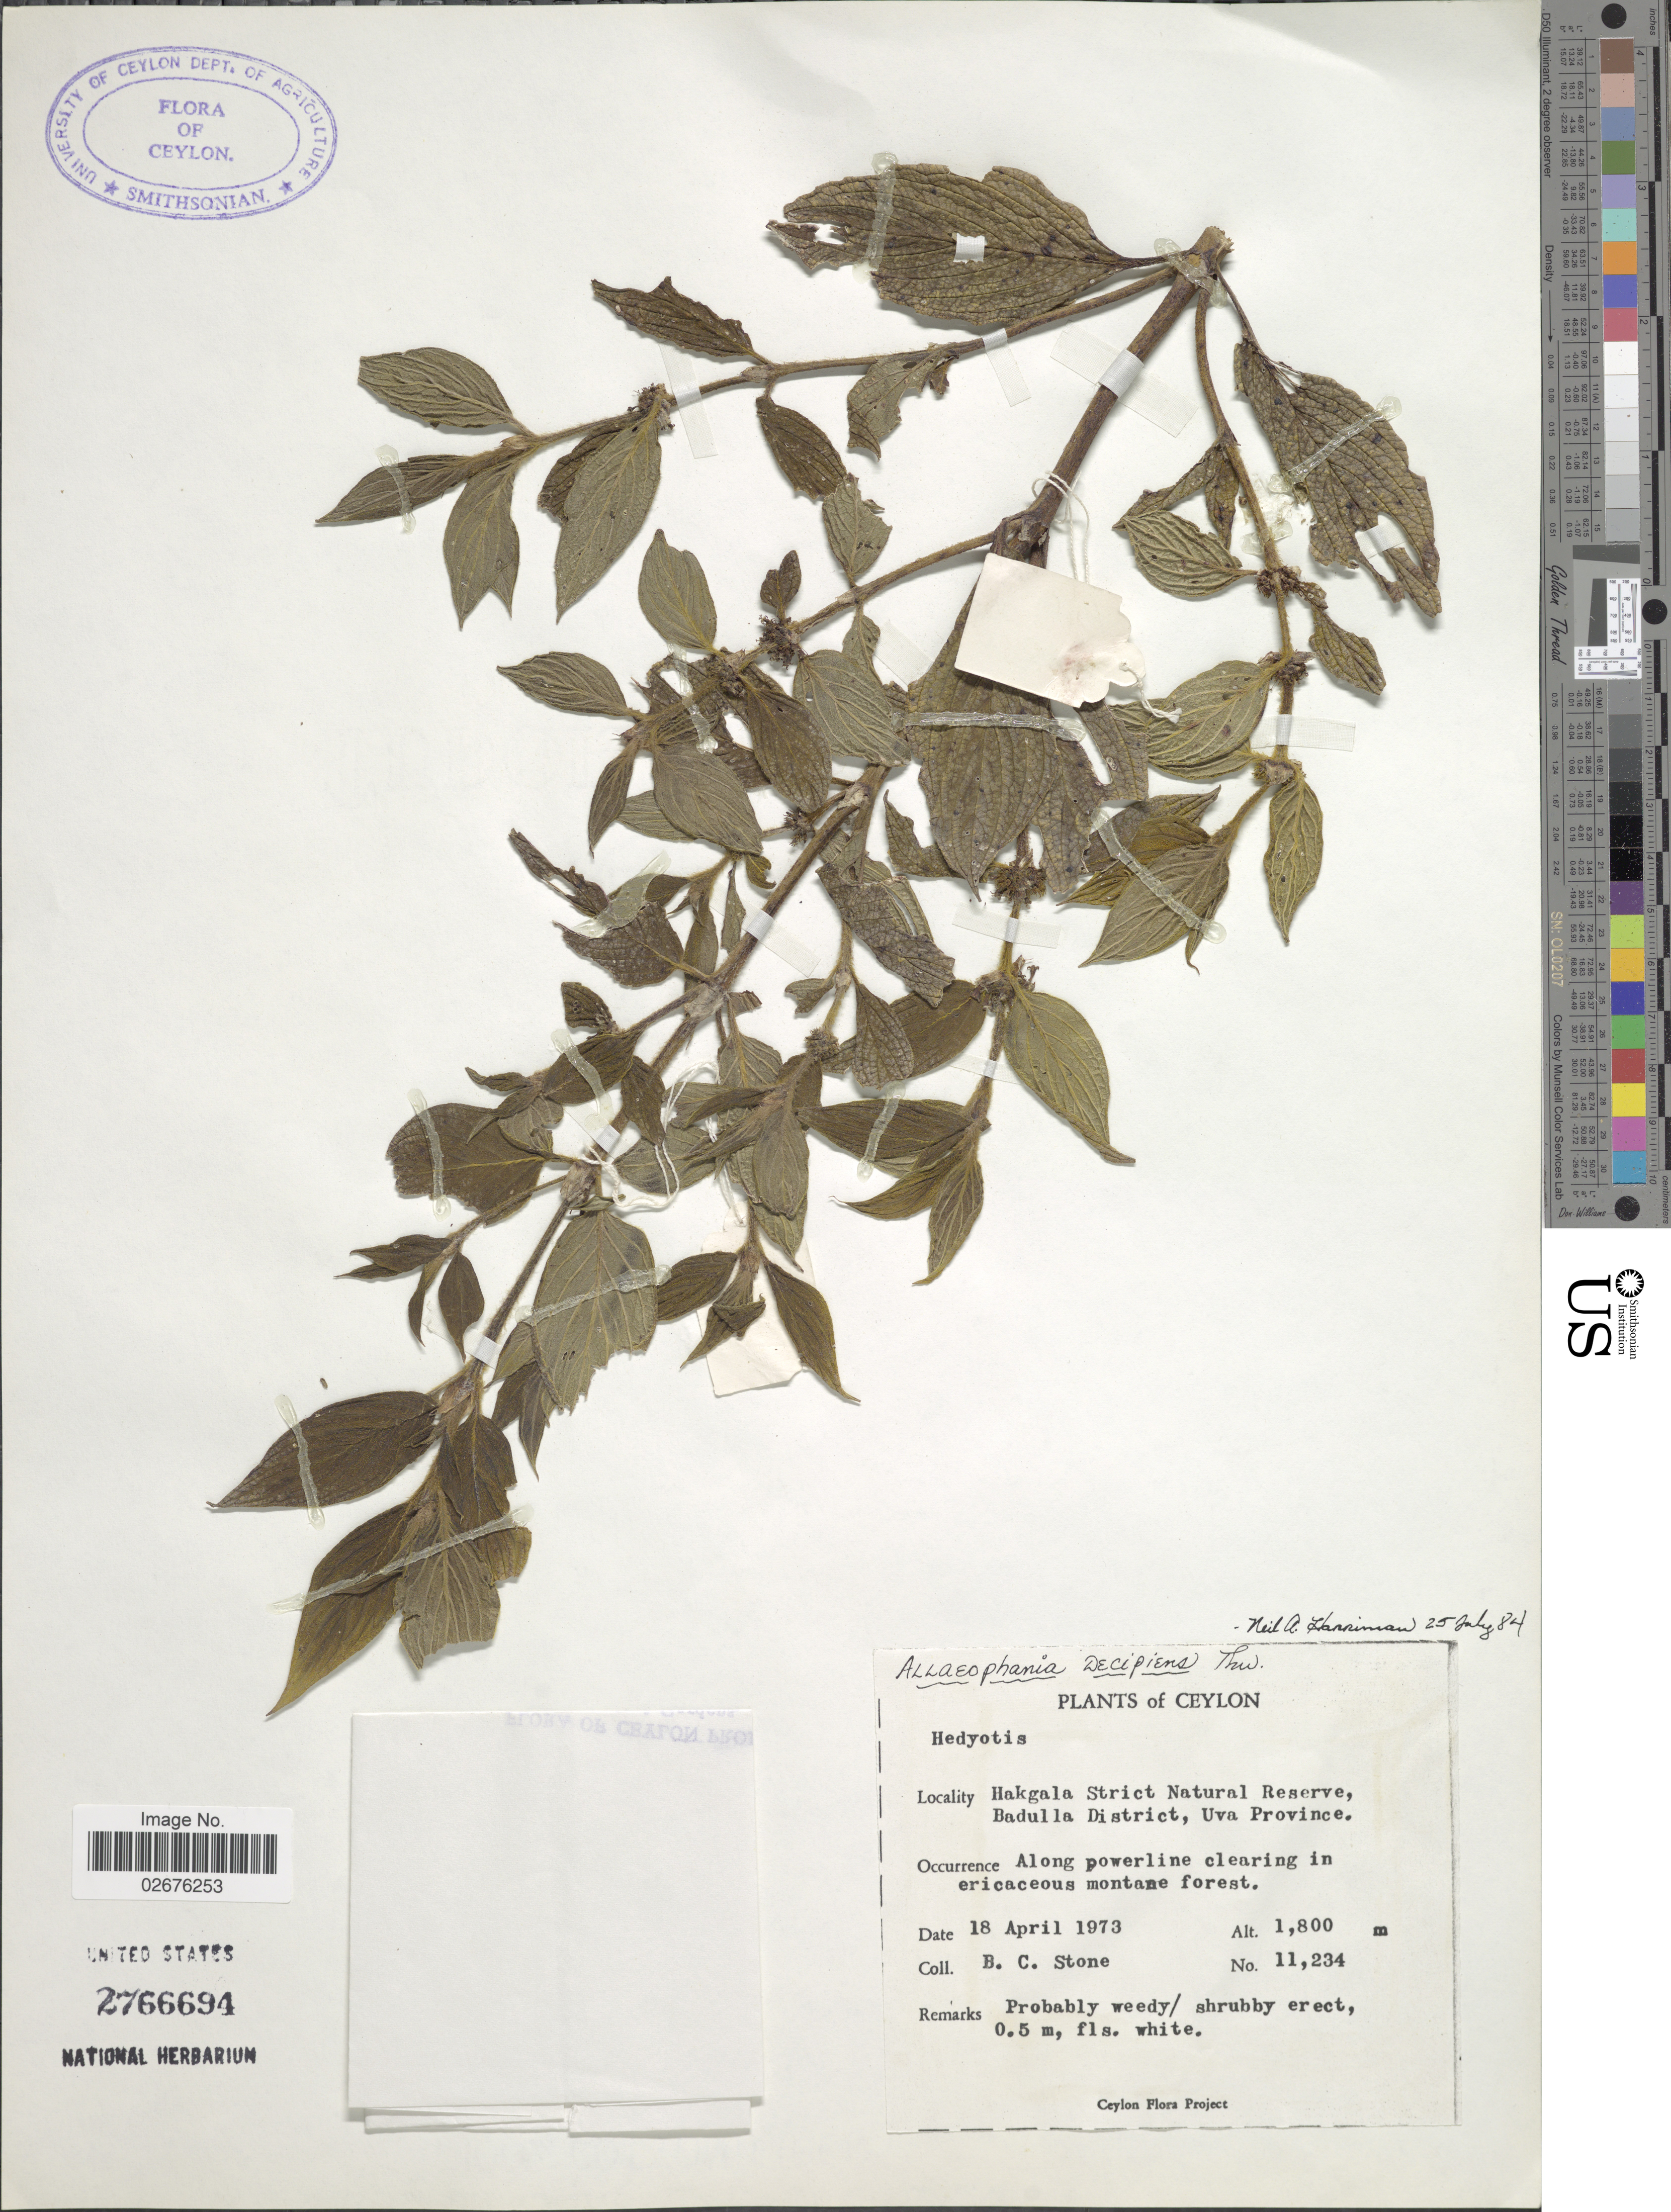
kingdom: Plantae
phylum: Tracheophyta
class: Magnoliopsida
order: Gentianales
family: Rubiaceae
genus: Allaeophania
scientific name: Allaeophania decipiens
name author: Thwaites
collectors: B. C. Stone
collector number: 11234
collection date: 1973-04-18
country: Sri Lanka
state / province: Uva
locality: Ceylon. Hakgala Strict Natural Reserve, Badulla District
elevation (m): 1800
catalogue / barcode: US 2766694